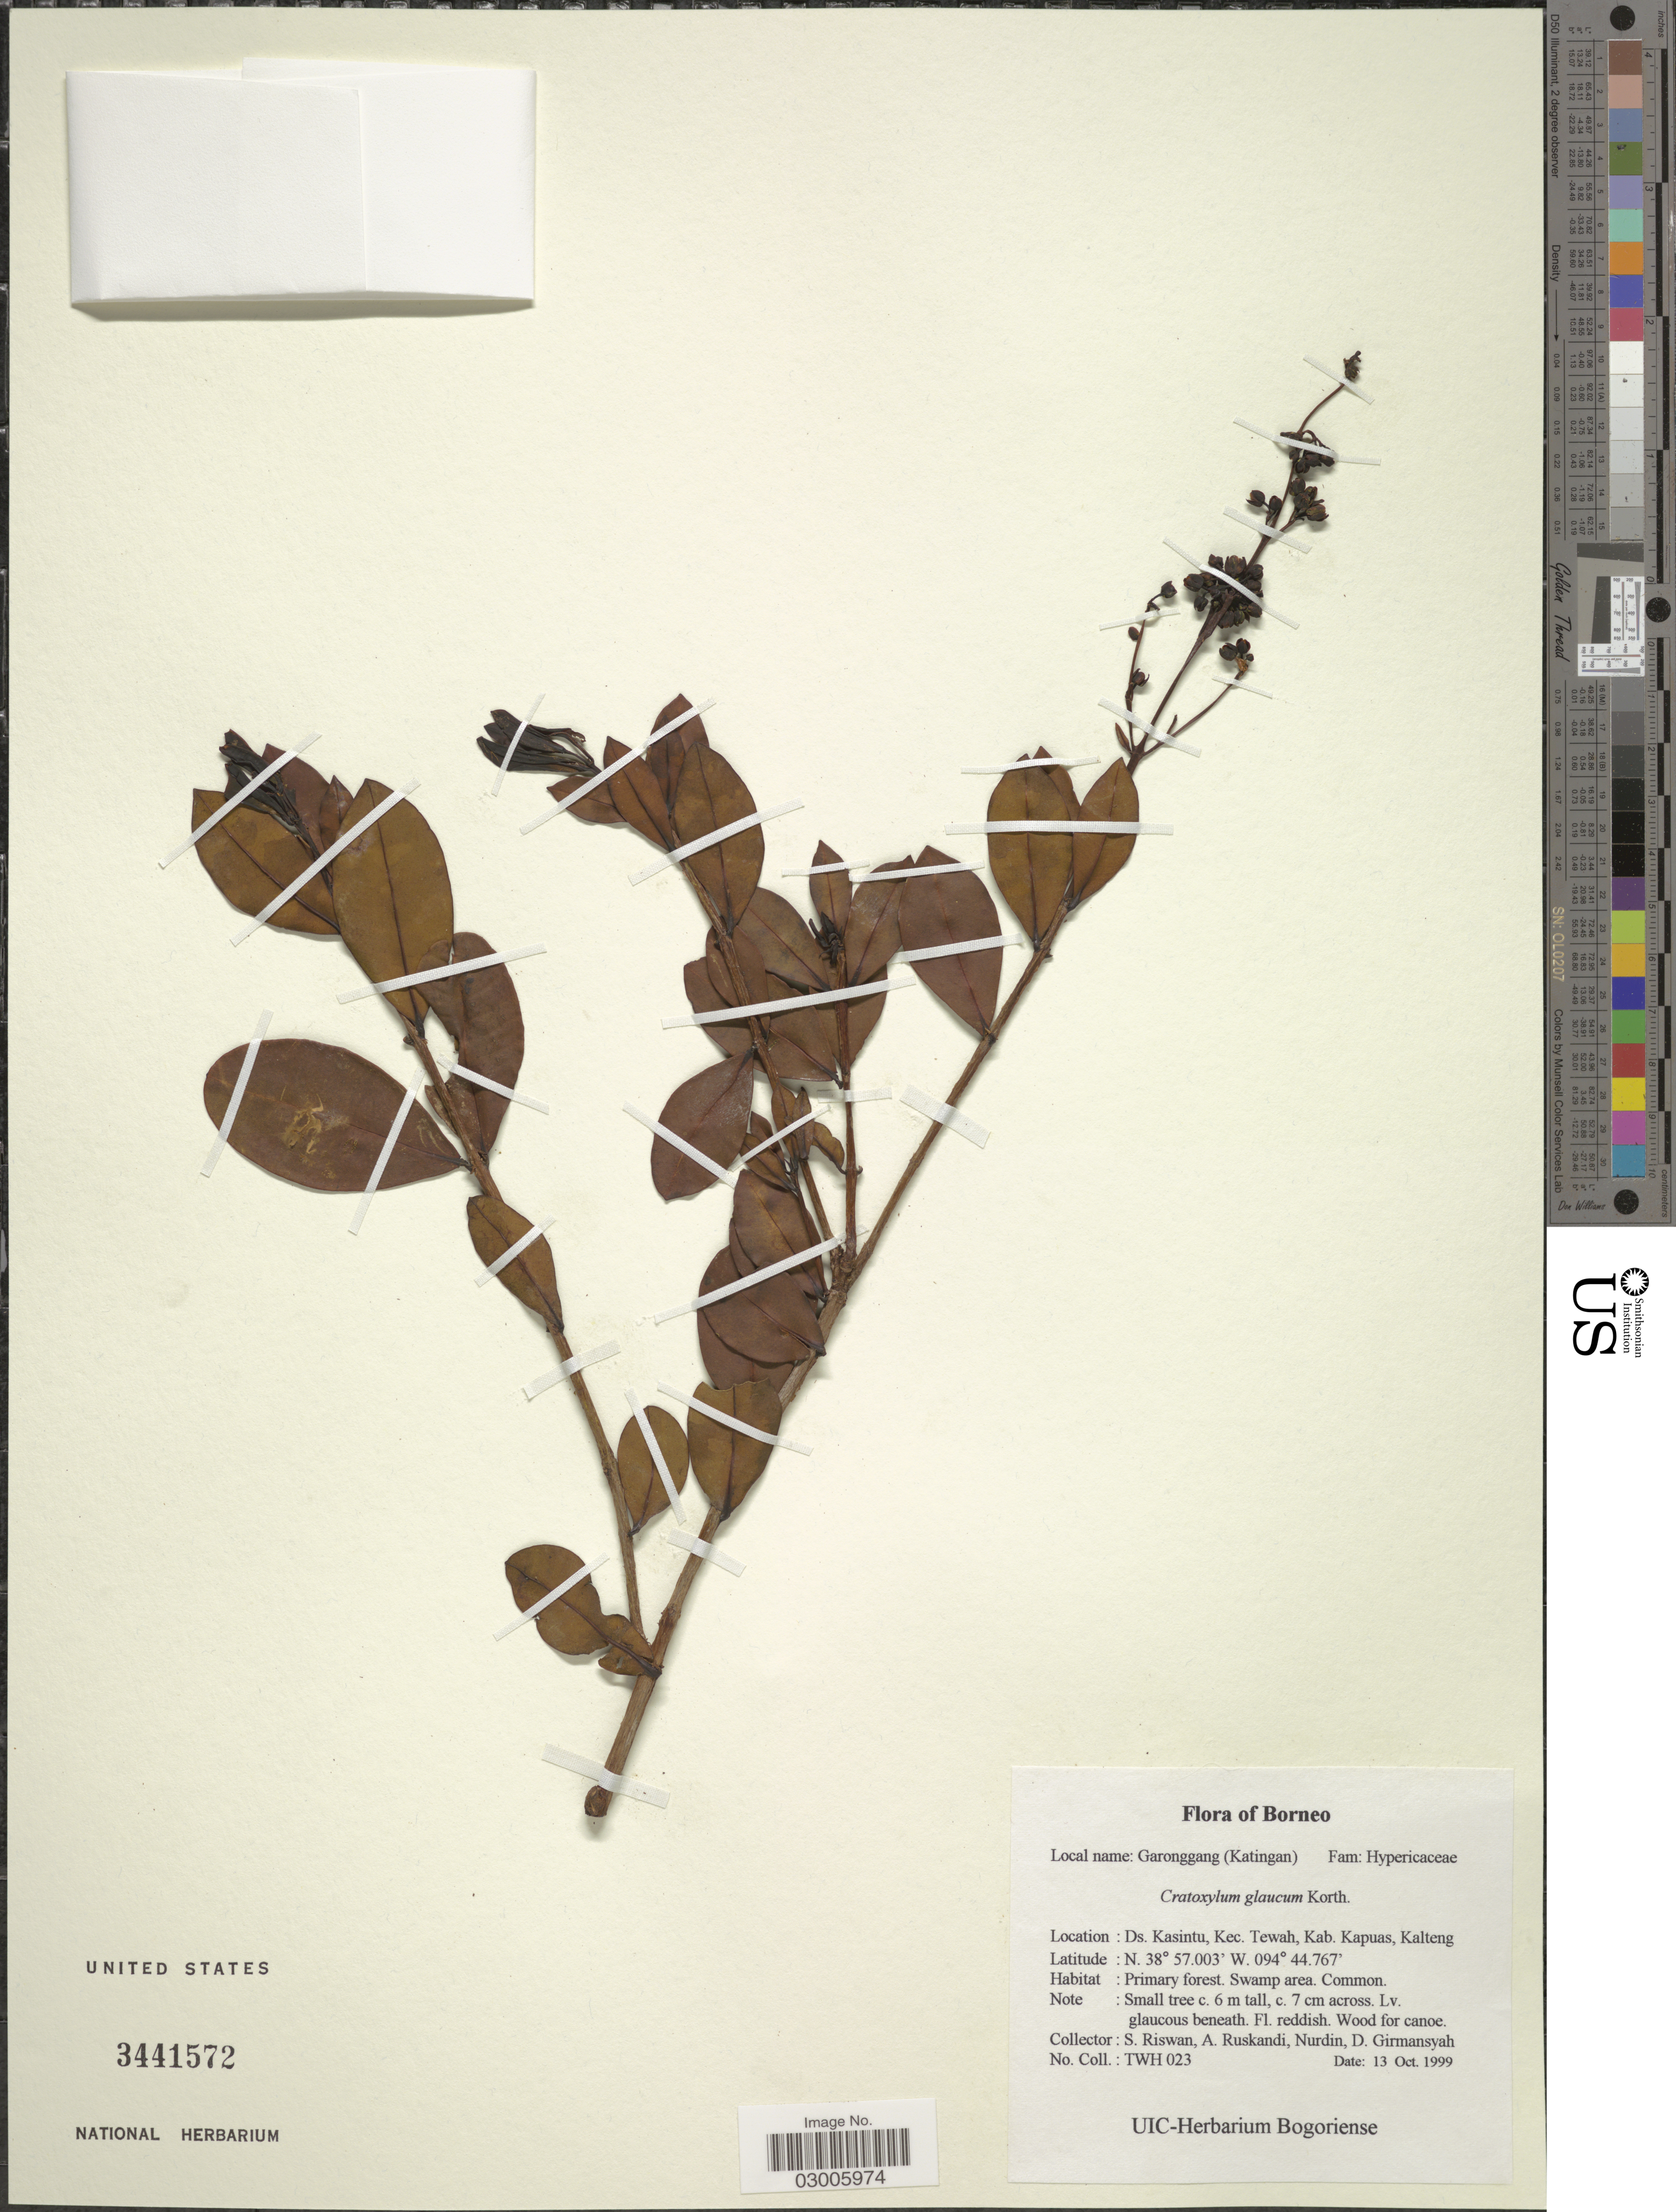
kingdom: Plantae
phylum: Tracheophyta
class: Magnoliopsida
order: Malpighiales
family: Hypericaceae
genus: Cratoxylum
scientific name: Cratoxylum glaucum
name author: Korth.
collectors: S. Riswan, A. Ruskandi, Nurdin, D. & D. Girmansyah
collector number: TWH023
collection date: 1999-10-13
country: Indonesia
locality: Borneo. Ds. Kasintu, Kec. Tewah, Kab. Kapuas, Kalteng.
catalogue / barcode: US 3441572